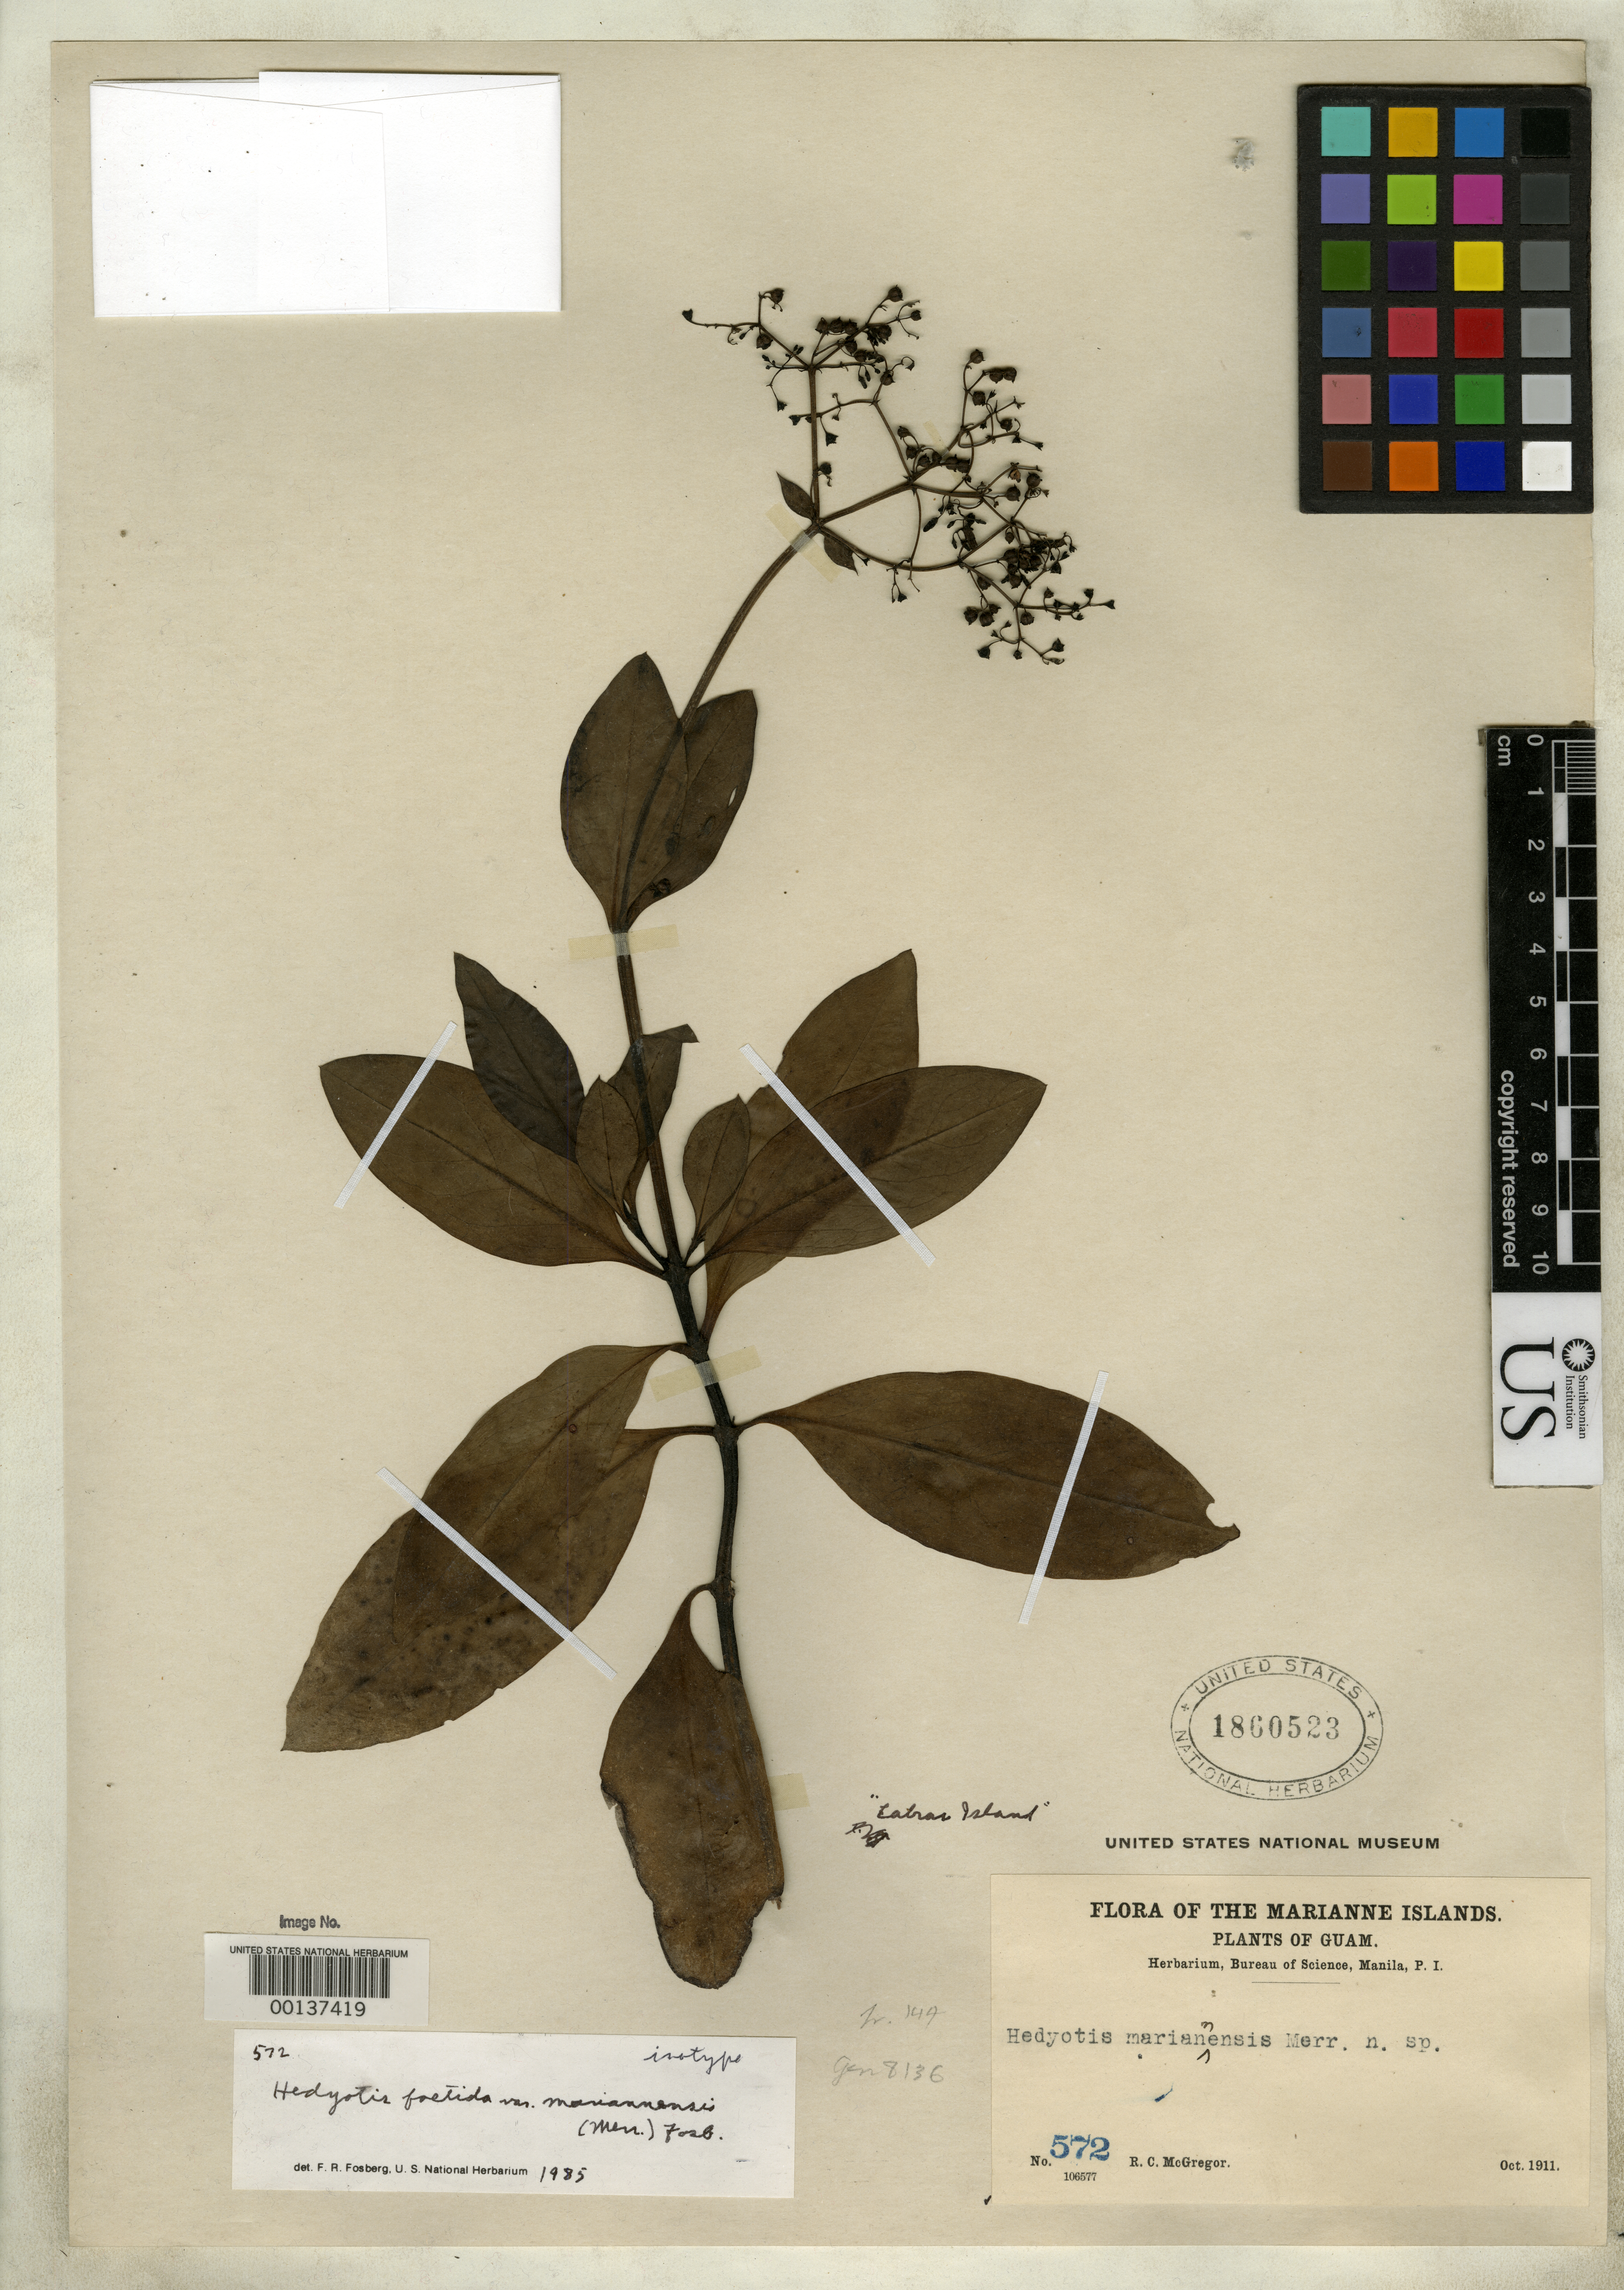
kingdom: Plantae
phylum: Tracheophyta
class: Magnoliopsida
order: Gentianales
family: Rubiaceae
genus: Hedyotis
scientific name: Hedyotis mariannensis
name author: Merr.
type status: Isotype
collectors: R. C. McGregor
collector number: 572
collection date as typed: Oct 1911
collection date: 1911-10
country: Guam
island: Guam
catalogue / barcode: US 1860523